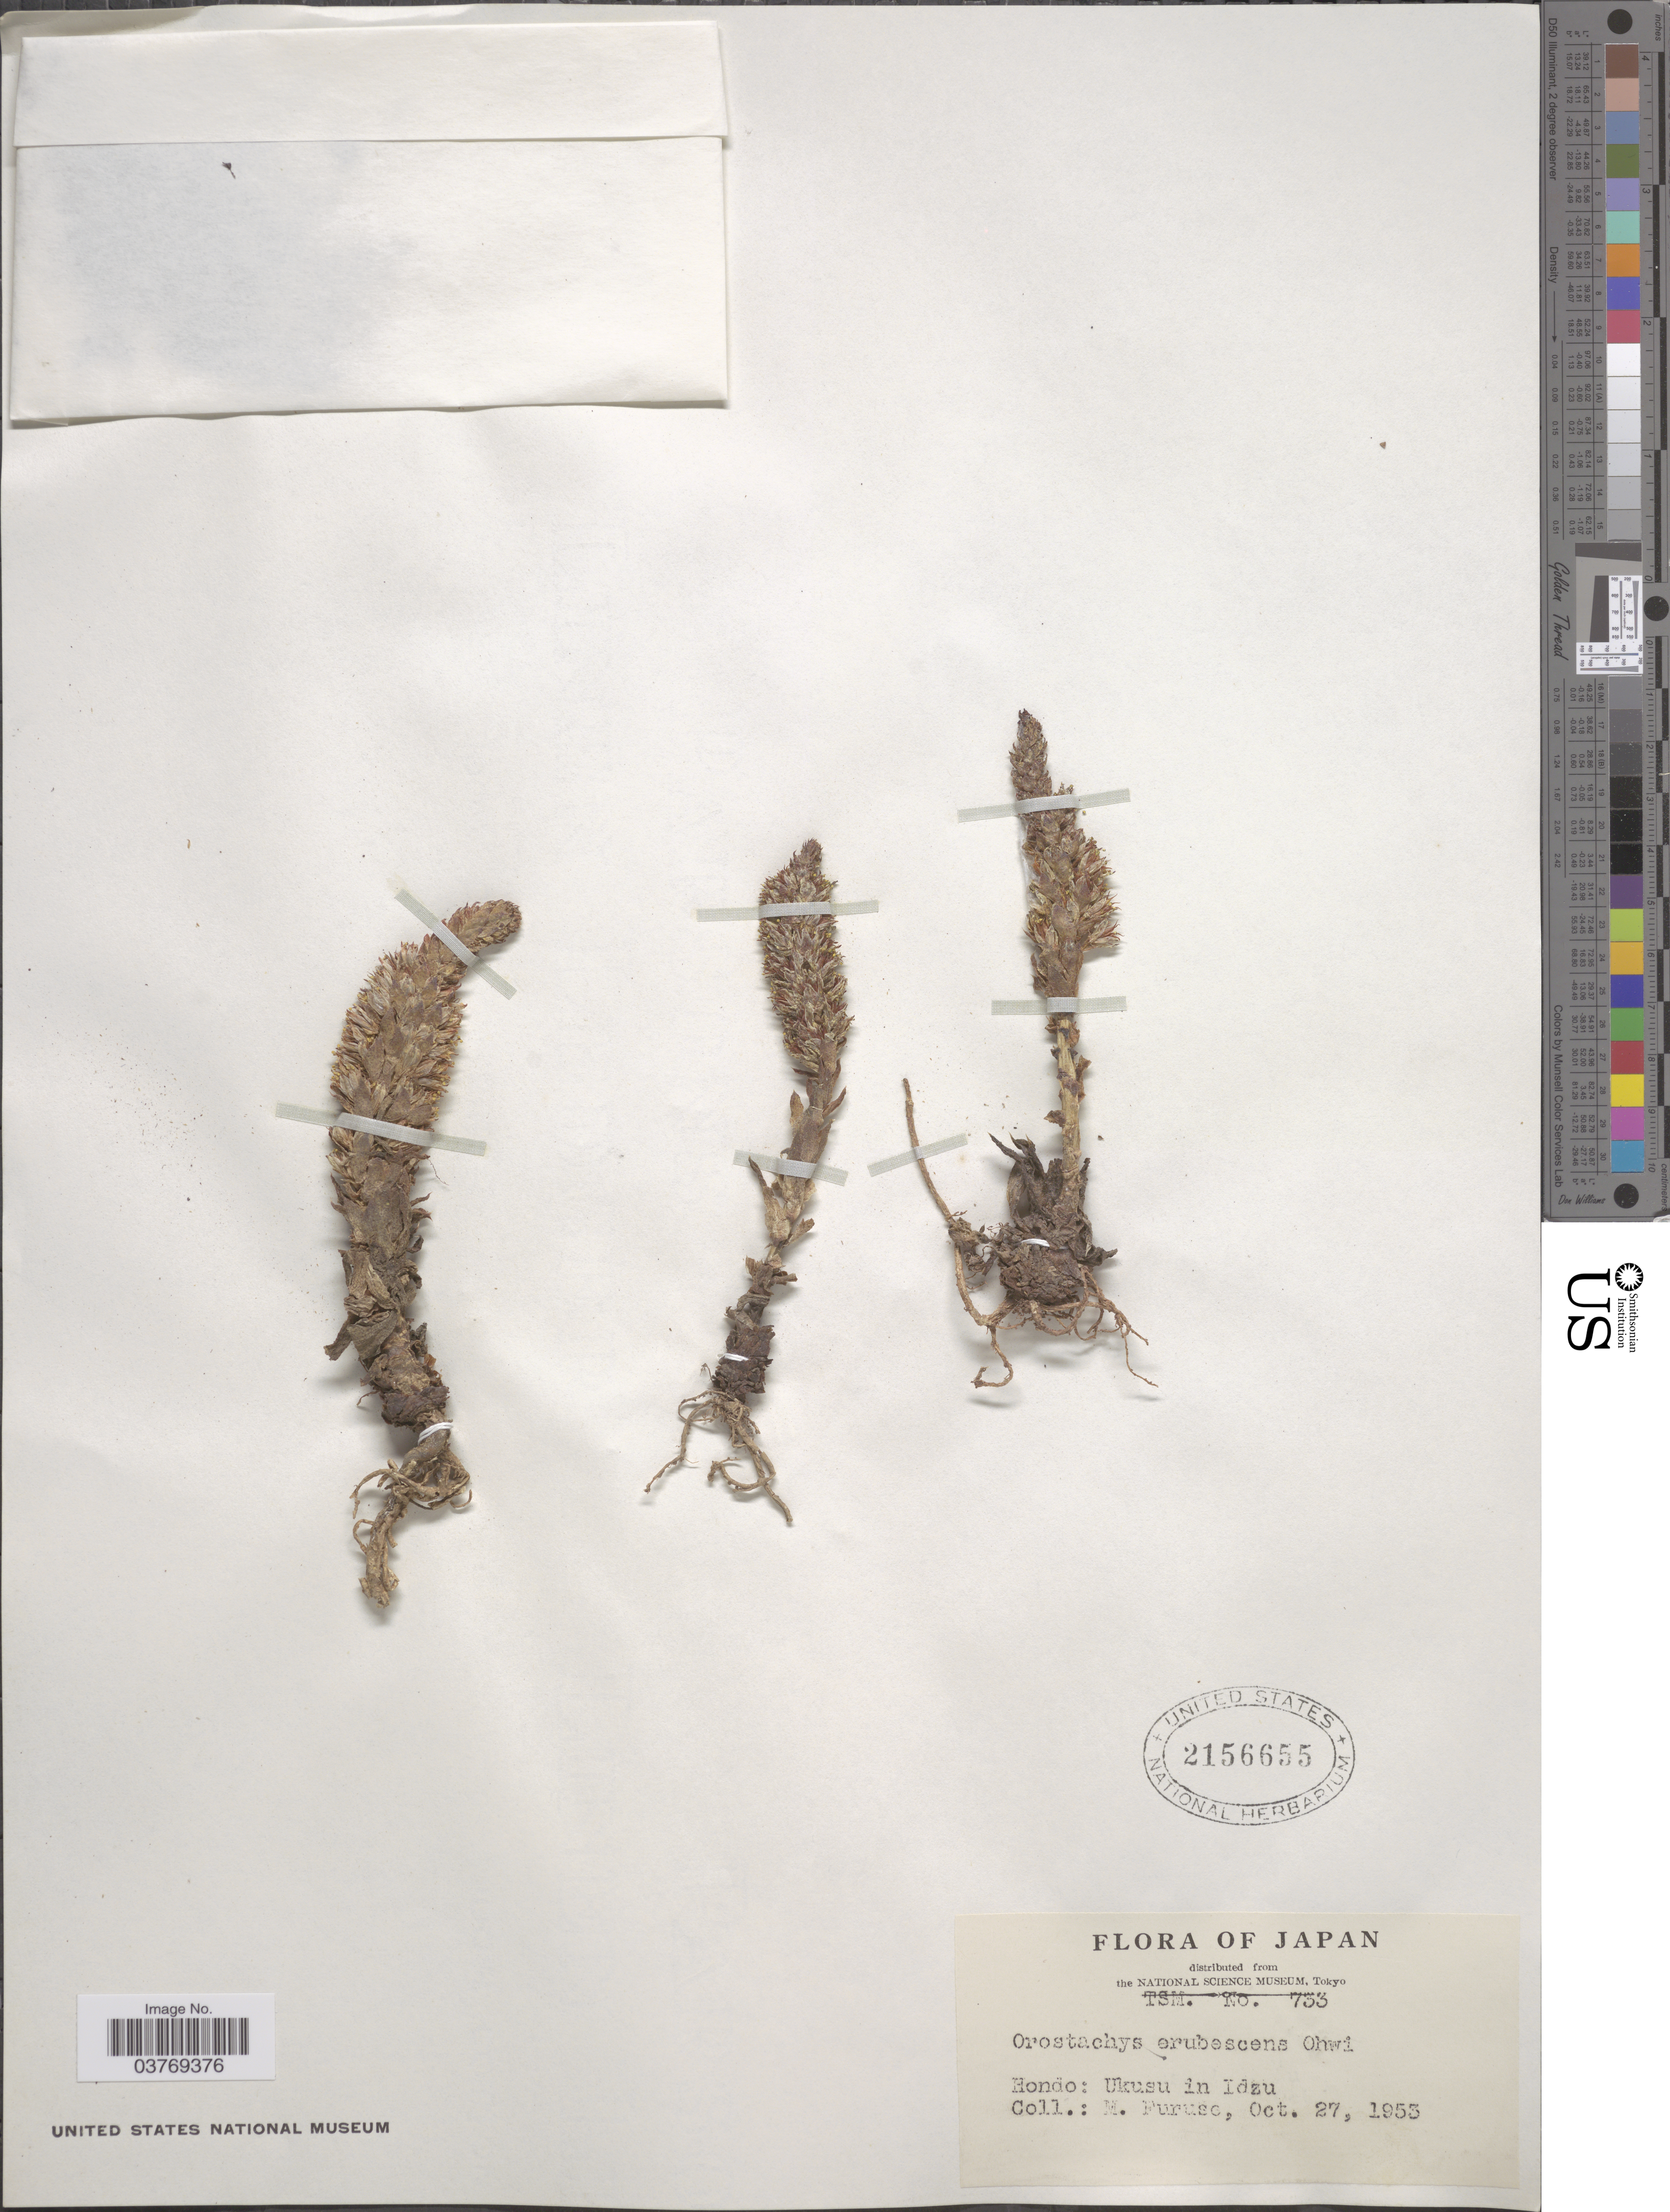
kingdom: Plantae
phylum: Tracheophyta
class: Magnoliopsida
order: Saxifragales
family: Crassulaceae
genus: Cotyledon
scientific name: Cotyledon erubescens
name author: (Maxim.) Franch. & Sav.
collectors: M. Furuse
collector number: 733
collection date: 1953-10-27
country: Japan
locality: Hondo: Ukusu in Idzu.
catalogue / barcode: US 2156655